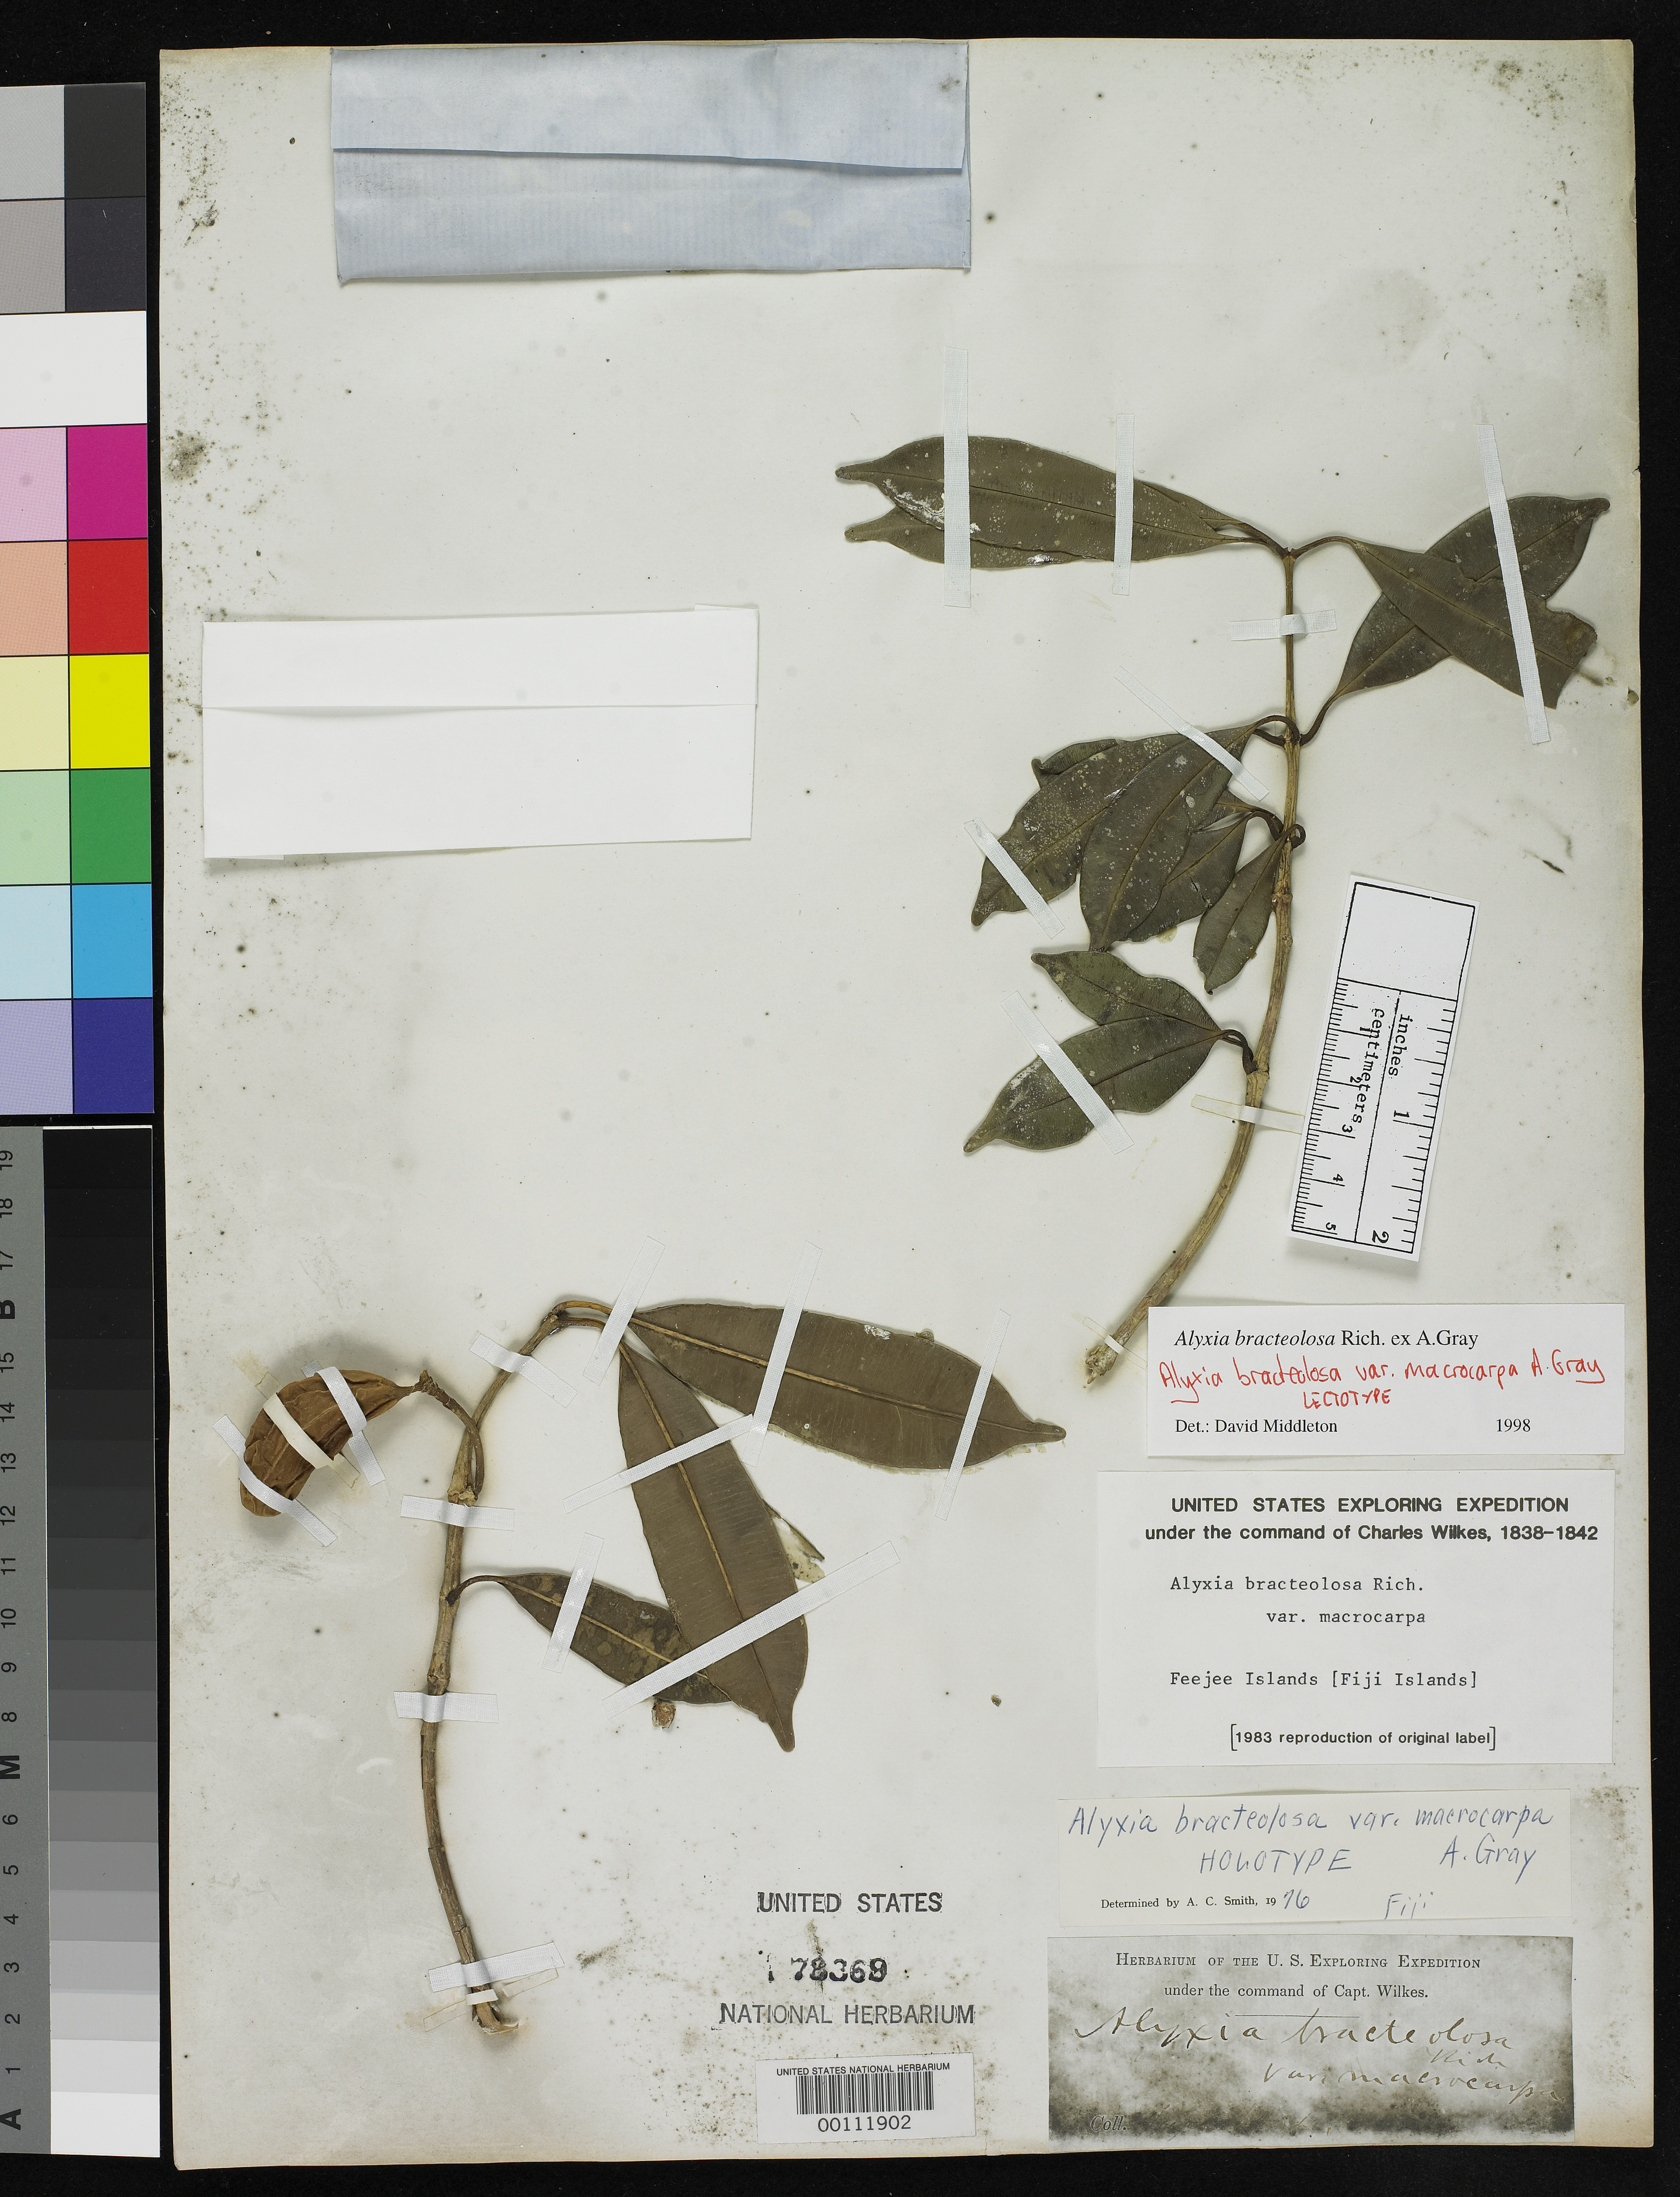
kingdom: Plantae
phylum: Tracheophyta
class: Magnoliopsida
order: Gentianales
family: Apocynaceae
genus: Alyxia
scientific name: Alyxia bracteolosa var. macrocarpa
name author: A. Gray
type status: Holotype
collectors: Wilkes Explor. Exped.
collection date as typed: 1838 to -- --- 1842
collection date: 1838/1842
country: Fiji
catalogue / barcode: US 78369